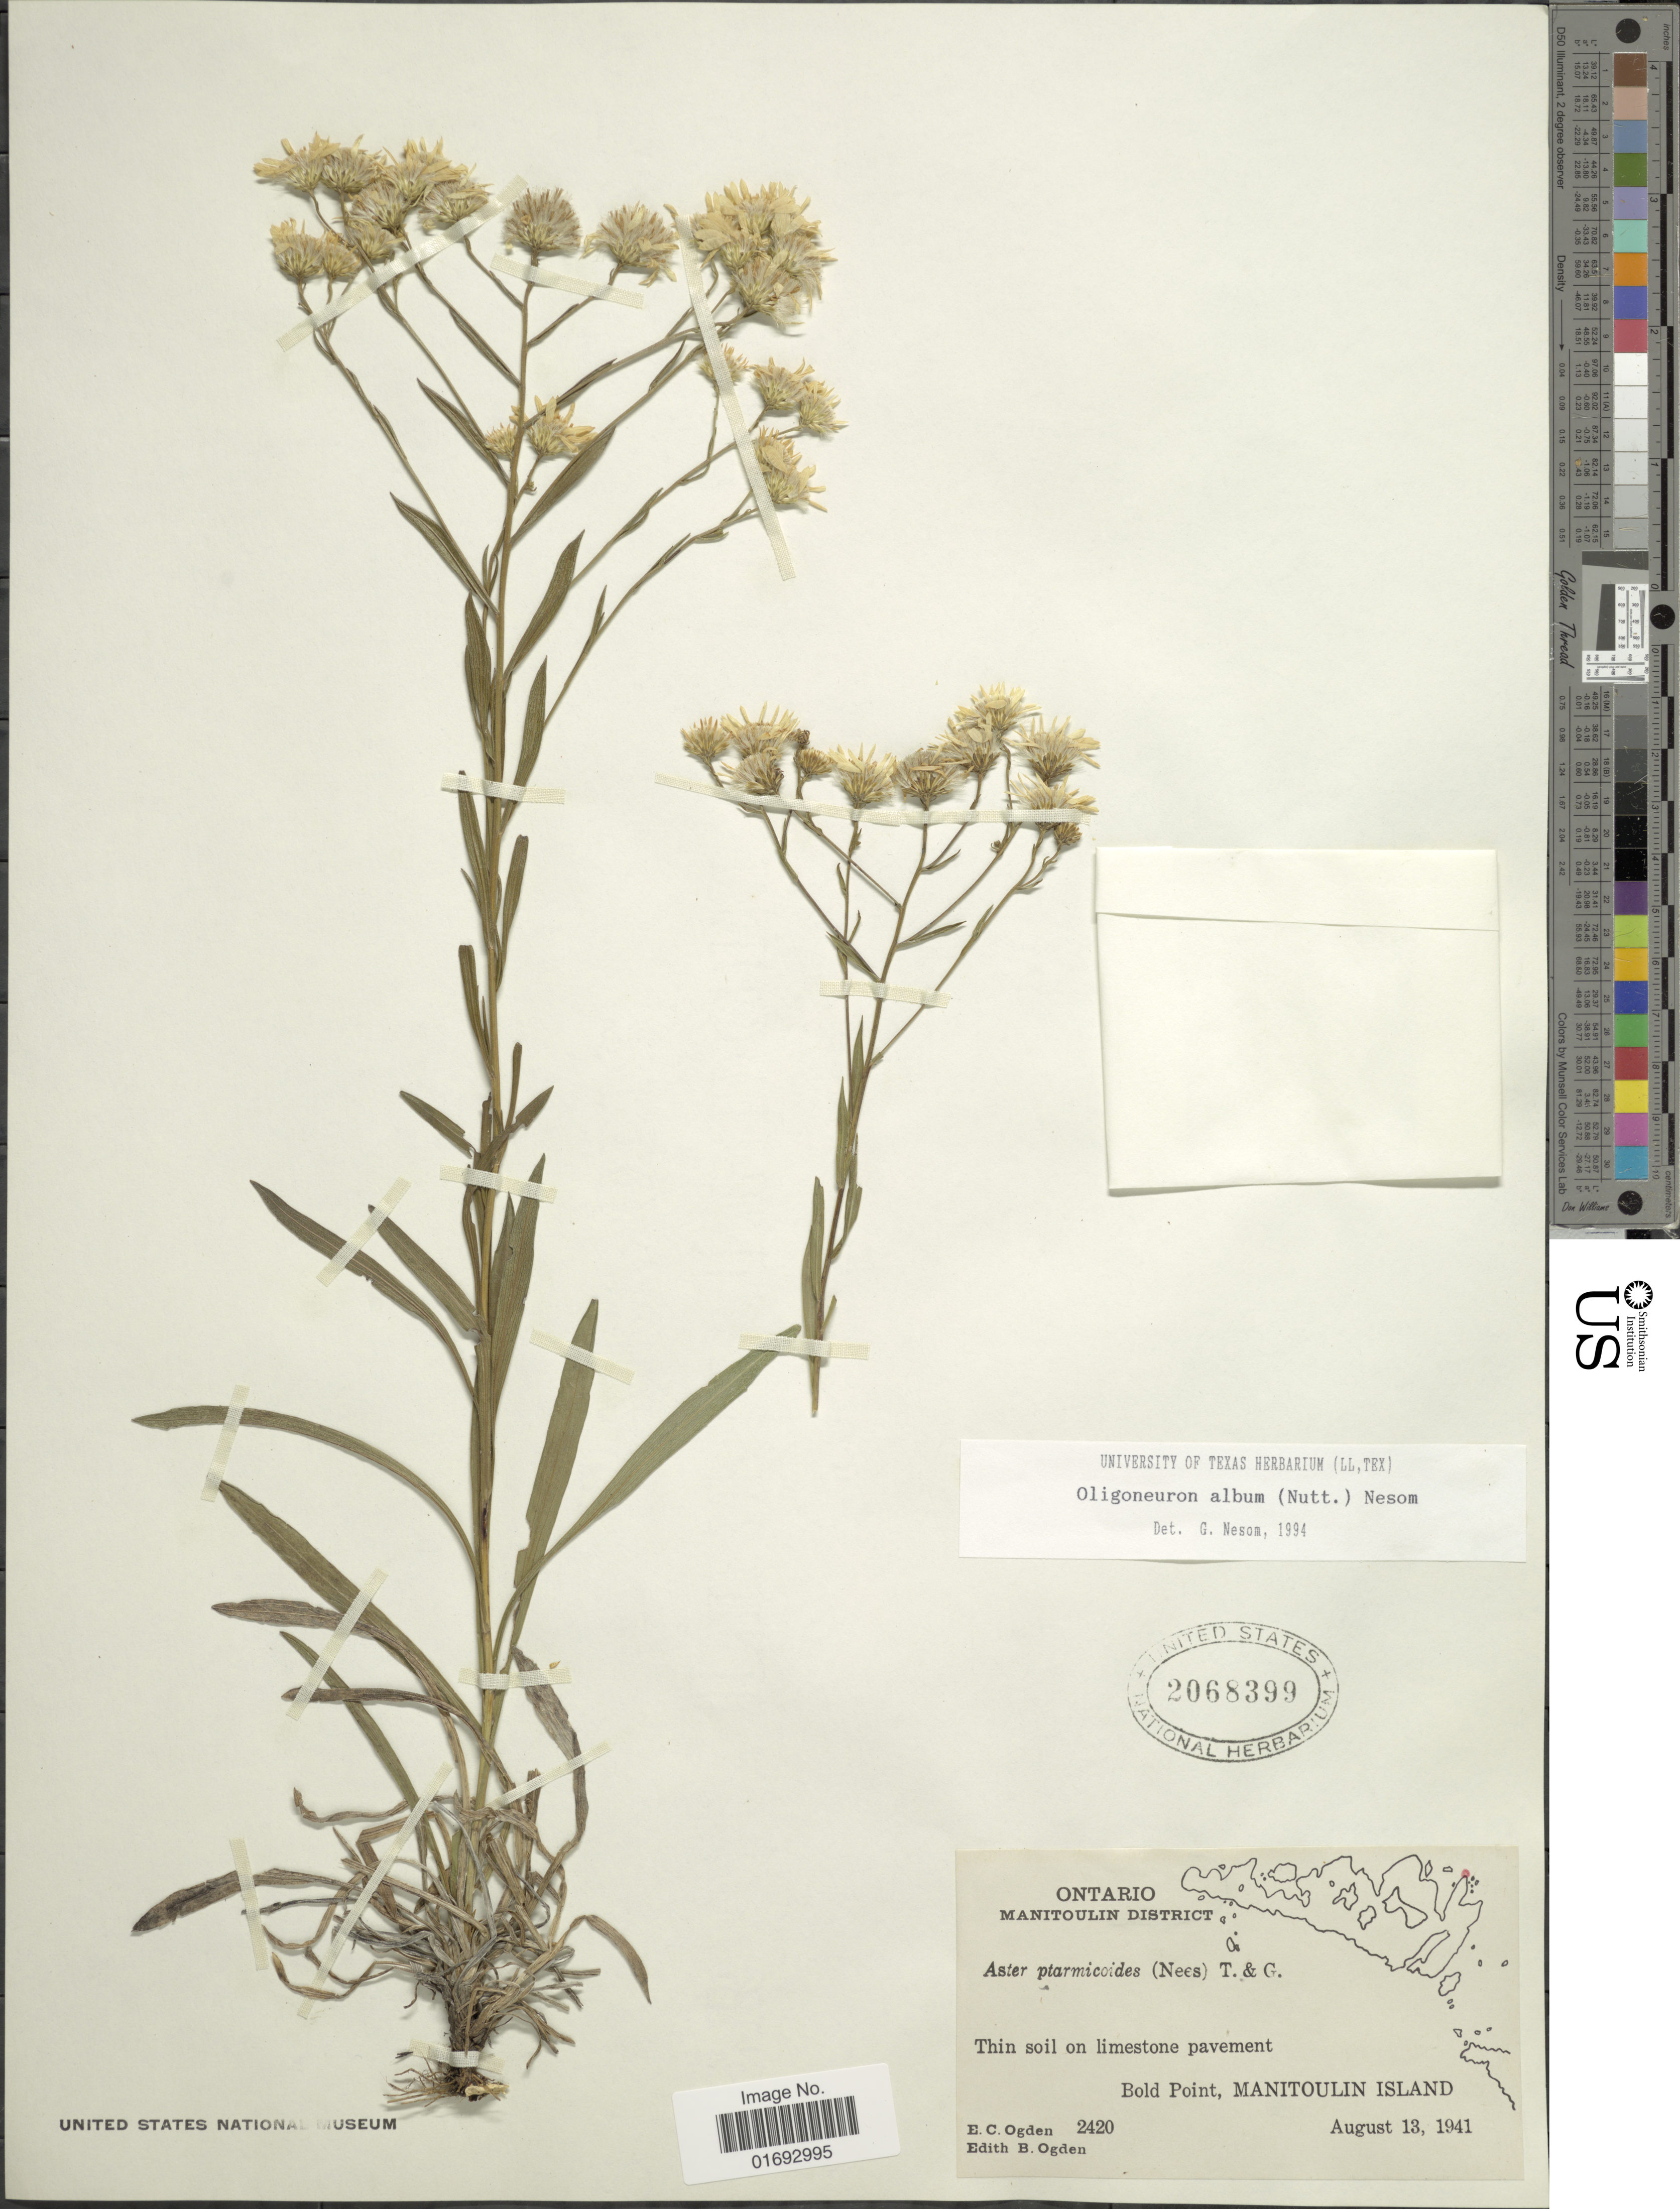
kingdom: Plantae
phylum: Tracheophyta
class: Magnoliopsida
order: Asterales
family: Asteraceae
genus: Oligoneuron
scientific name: Oligoneuron album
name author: (Nutt.) G.L. Nesom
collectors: E. Ogden & E. Ogden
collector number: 2420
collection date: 1941-08-13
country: Canada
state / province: Ontario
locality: Manitoulin District, thin soil on limestone pavement, Bold Point, Manitoulin Island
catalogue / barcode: US 2068399